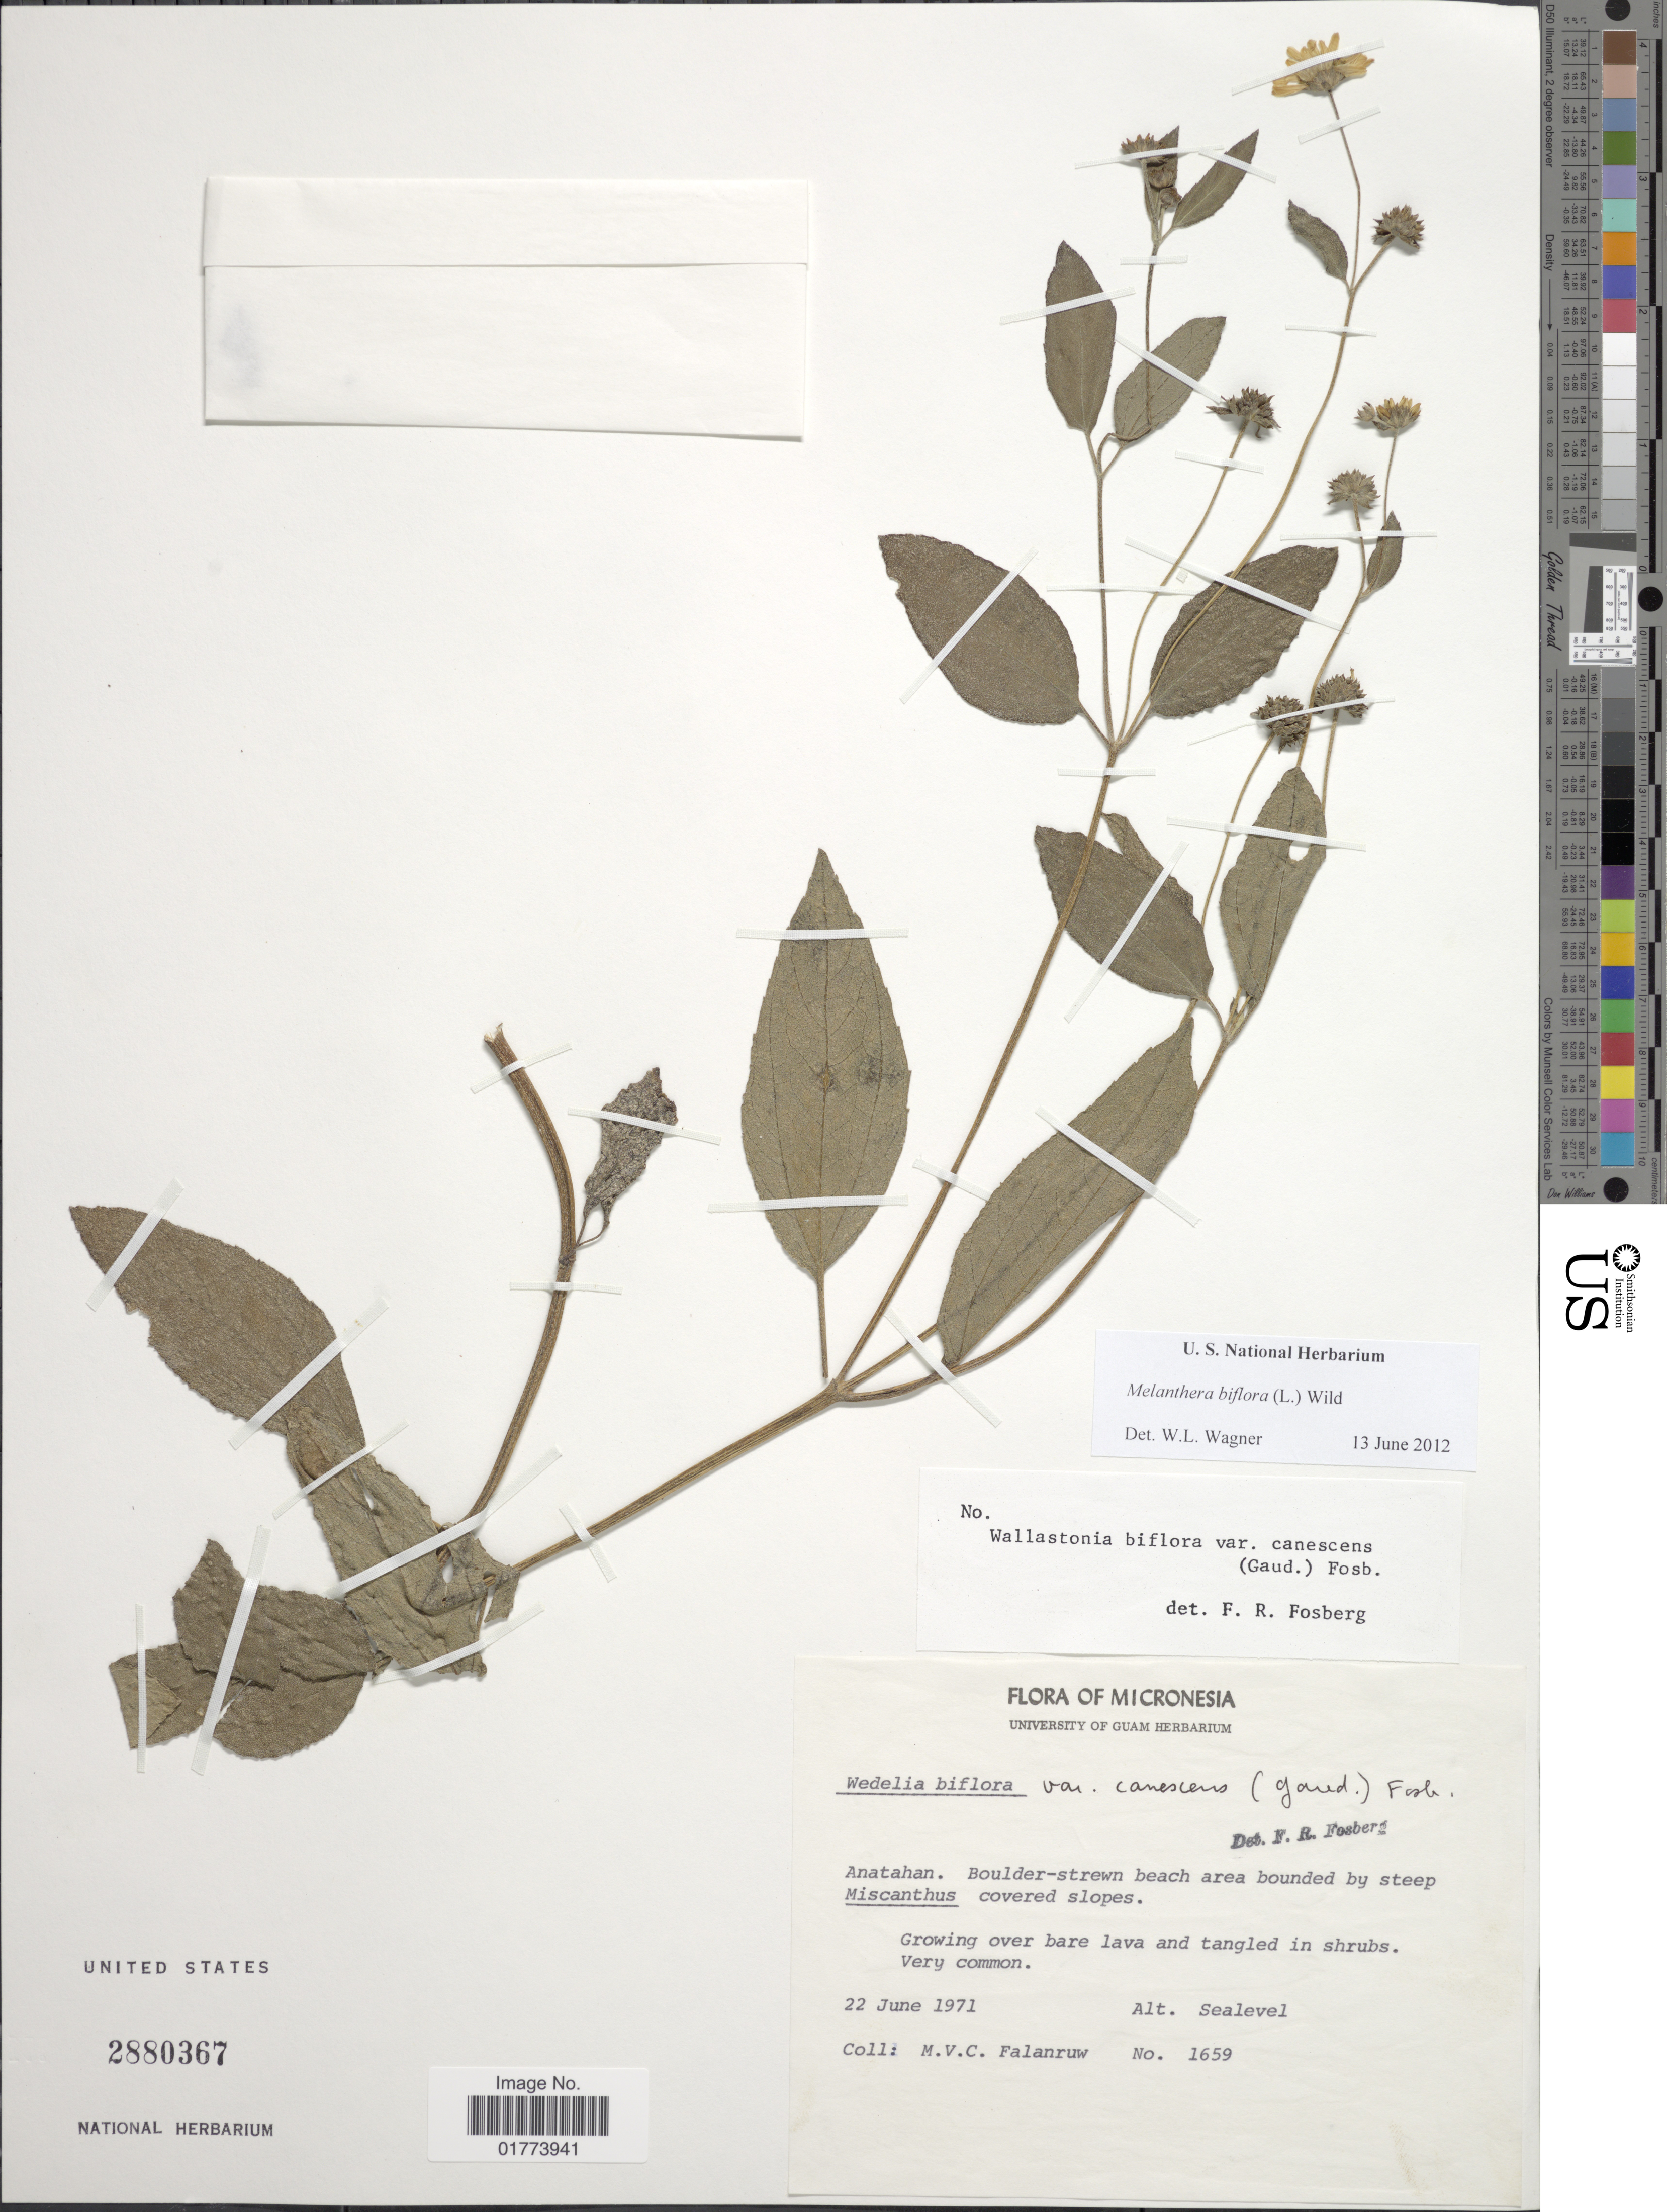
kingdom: Plantae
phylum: Tracheophyta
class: Magnoliopsida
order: Asterales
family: Asteraceae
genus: Wollastonia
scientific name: Wollastonia uniflora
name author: (Willd.) Orchard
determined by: Wagner, W. L., (BOT), Smithsonian Institution - National Museum of Natural History (UNITED STATES)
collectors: M. V. Falanruw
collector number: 1659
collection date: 1971-06-22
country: Northern Mariana Islands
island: Anatahan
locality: Anatahan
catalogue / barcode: US 2880367